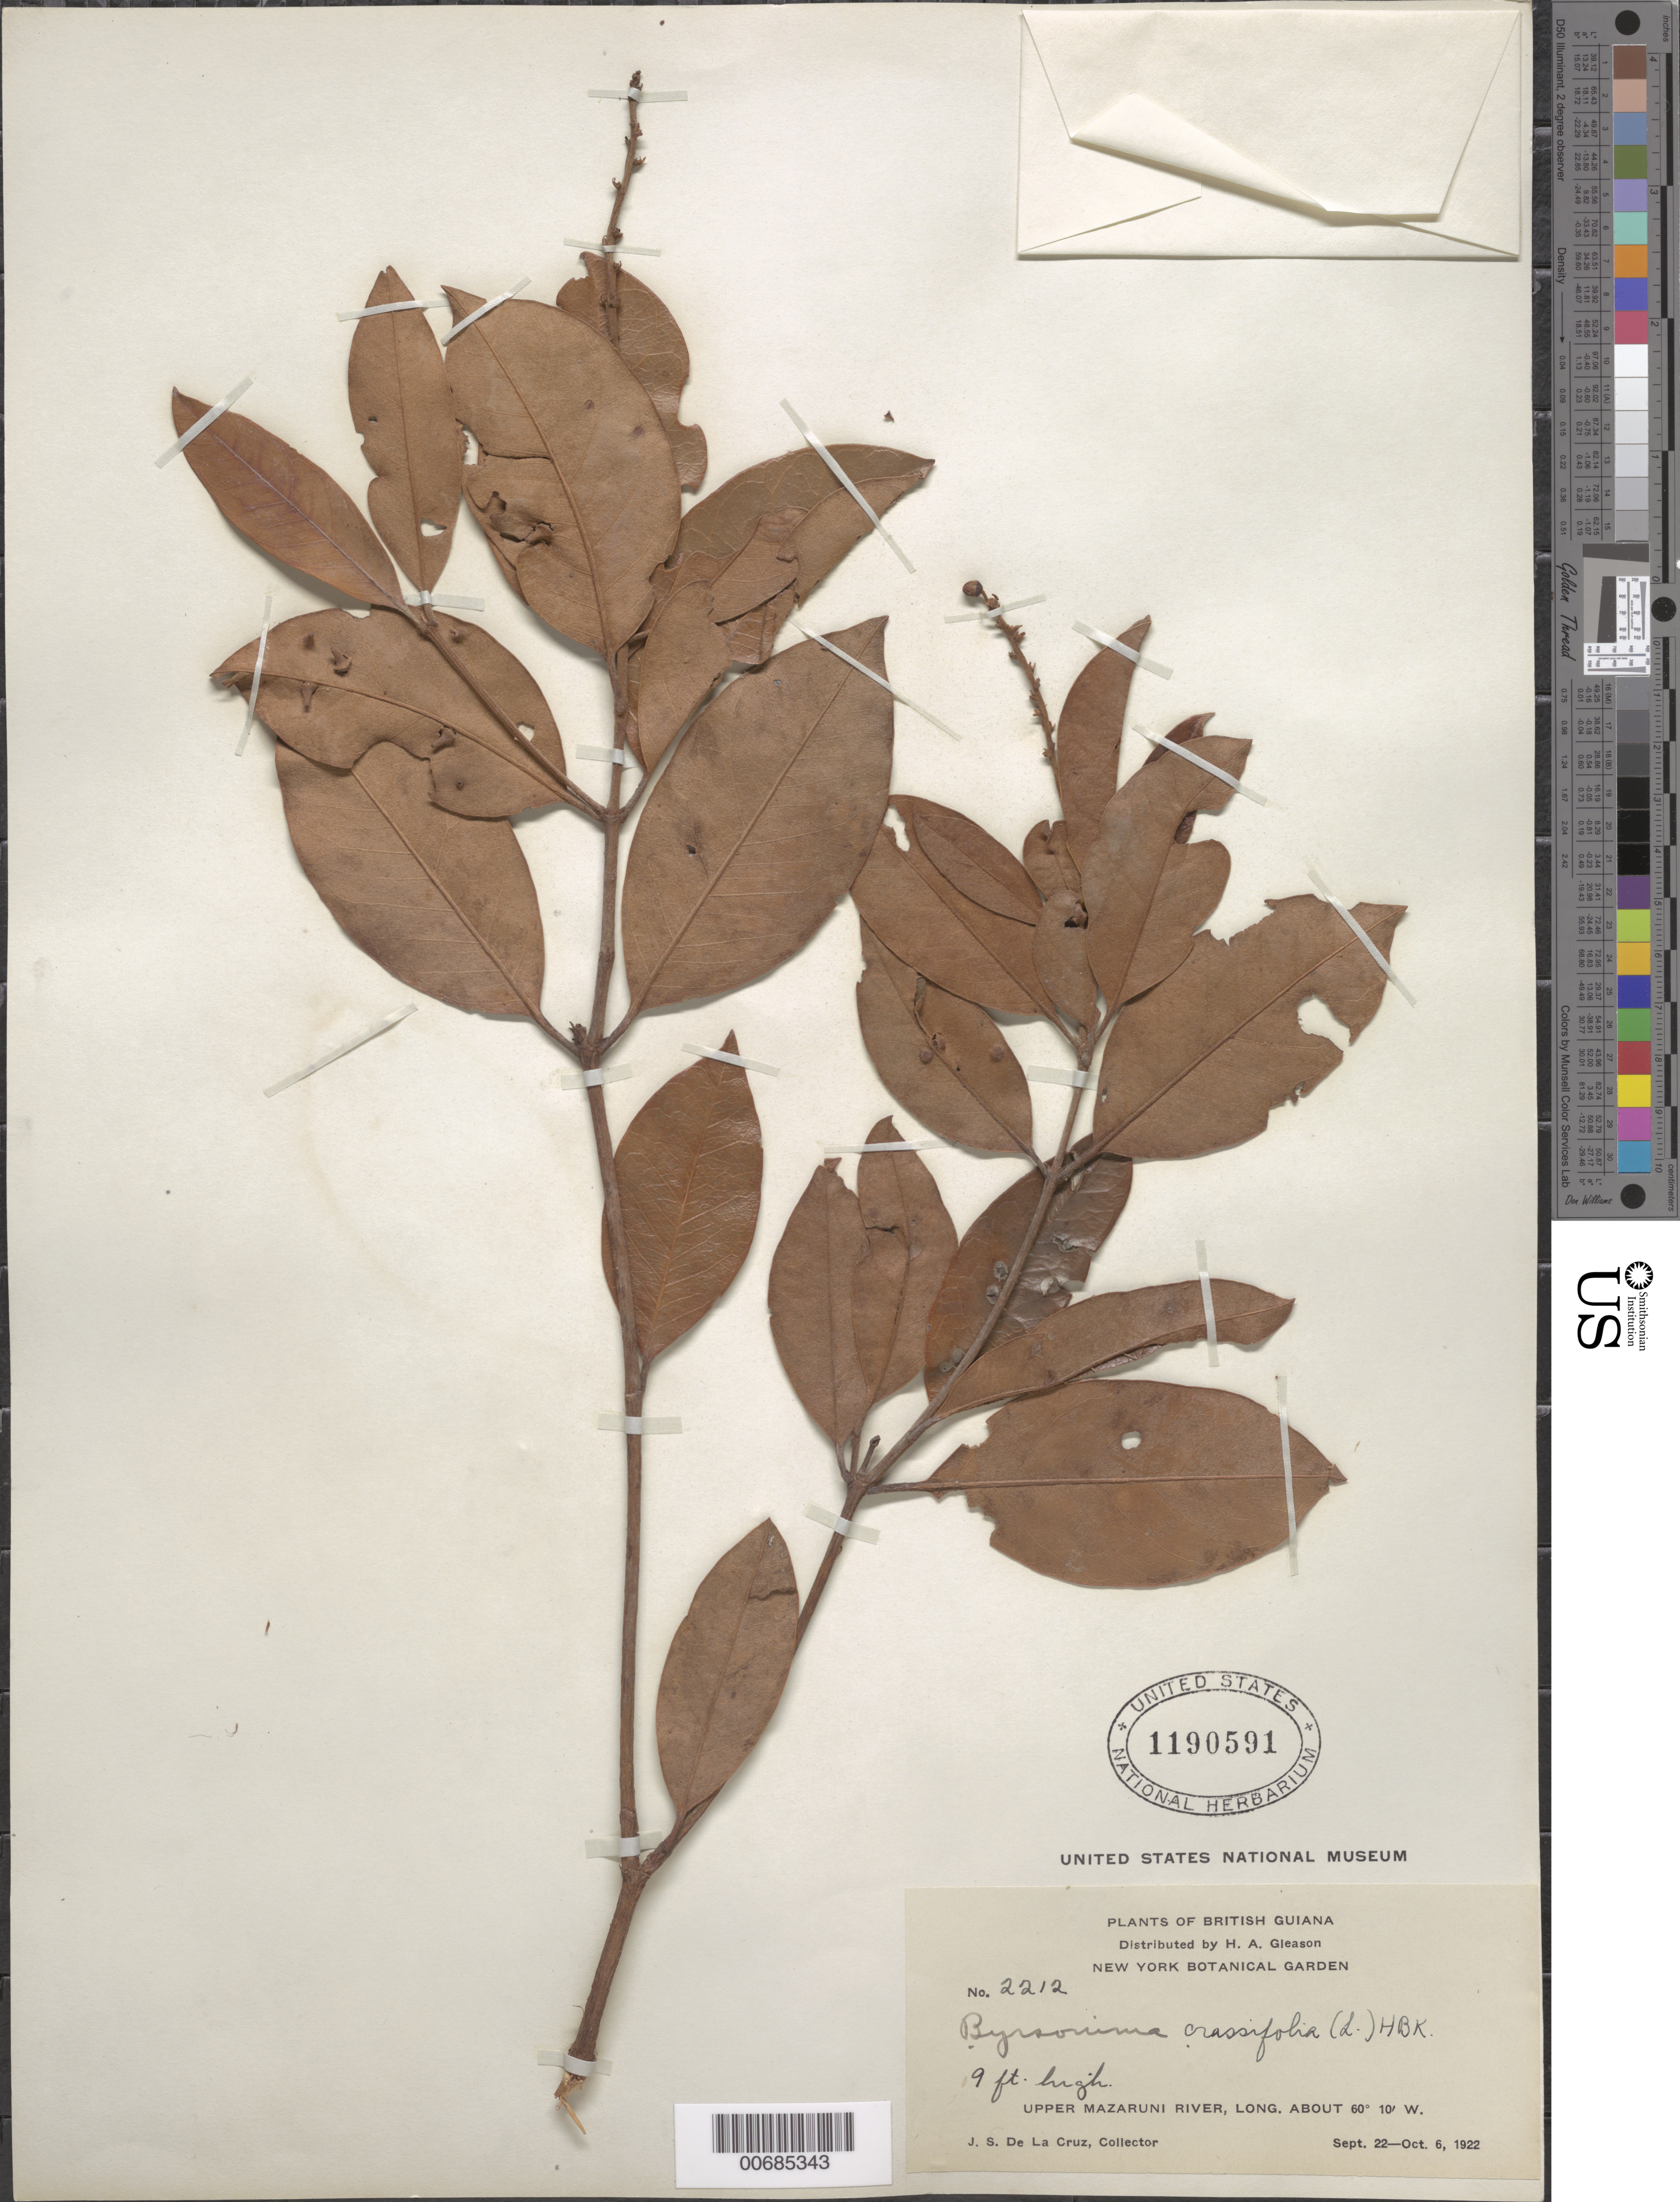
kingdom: Plantae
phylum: Tracheophyta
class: Magnoliopsida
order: Malpighiales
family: Malpighiaceae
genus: Byrsonima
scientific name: Byrsonima crassifolia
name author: (L.) Kunth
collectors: J. S. de la Cruz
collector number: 2212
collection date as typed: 22-Sep-22 to 6-Oct-22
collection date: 1922-09-22/1922-10-06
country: Guyana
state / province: Cuyuni-Mazaruni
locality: Upper Mazaruni R.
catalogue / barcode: US 1190591